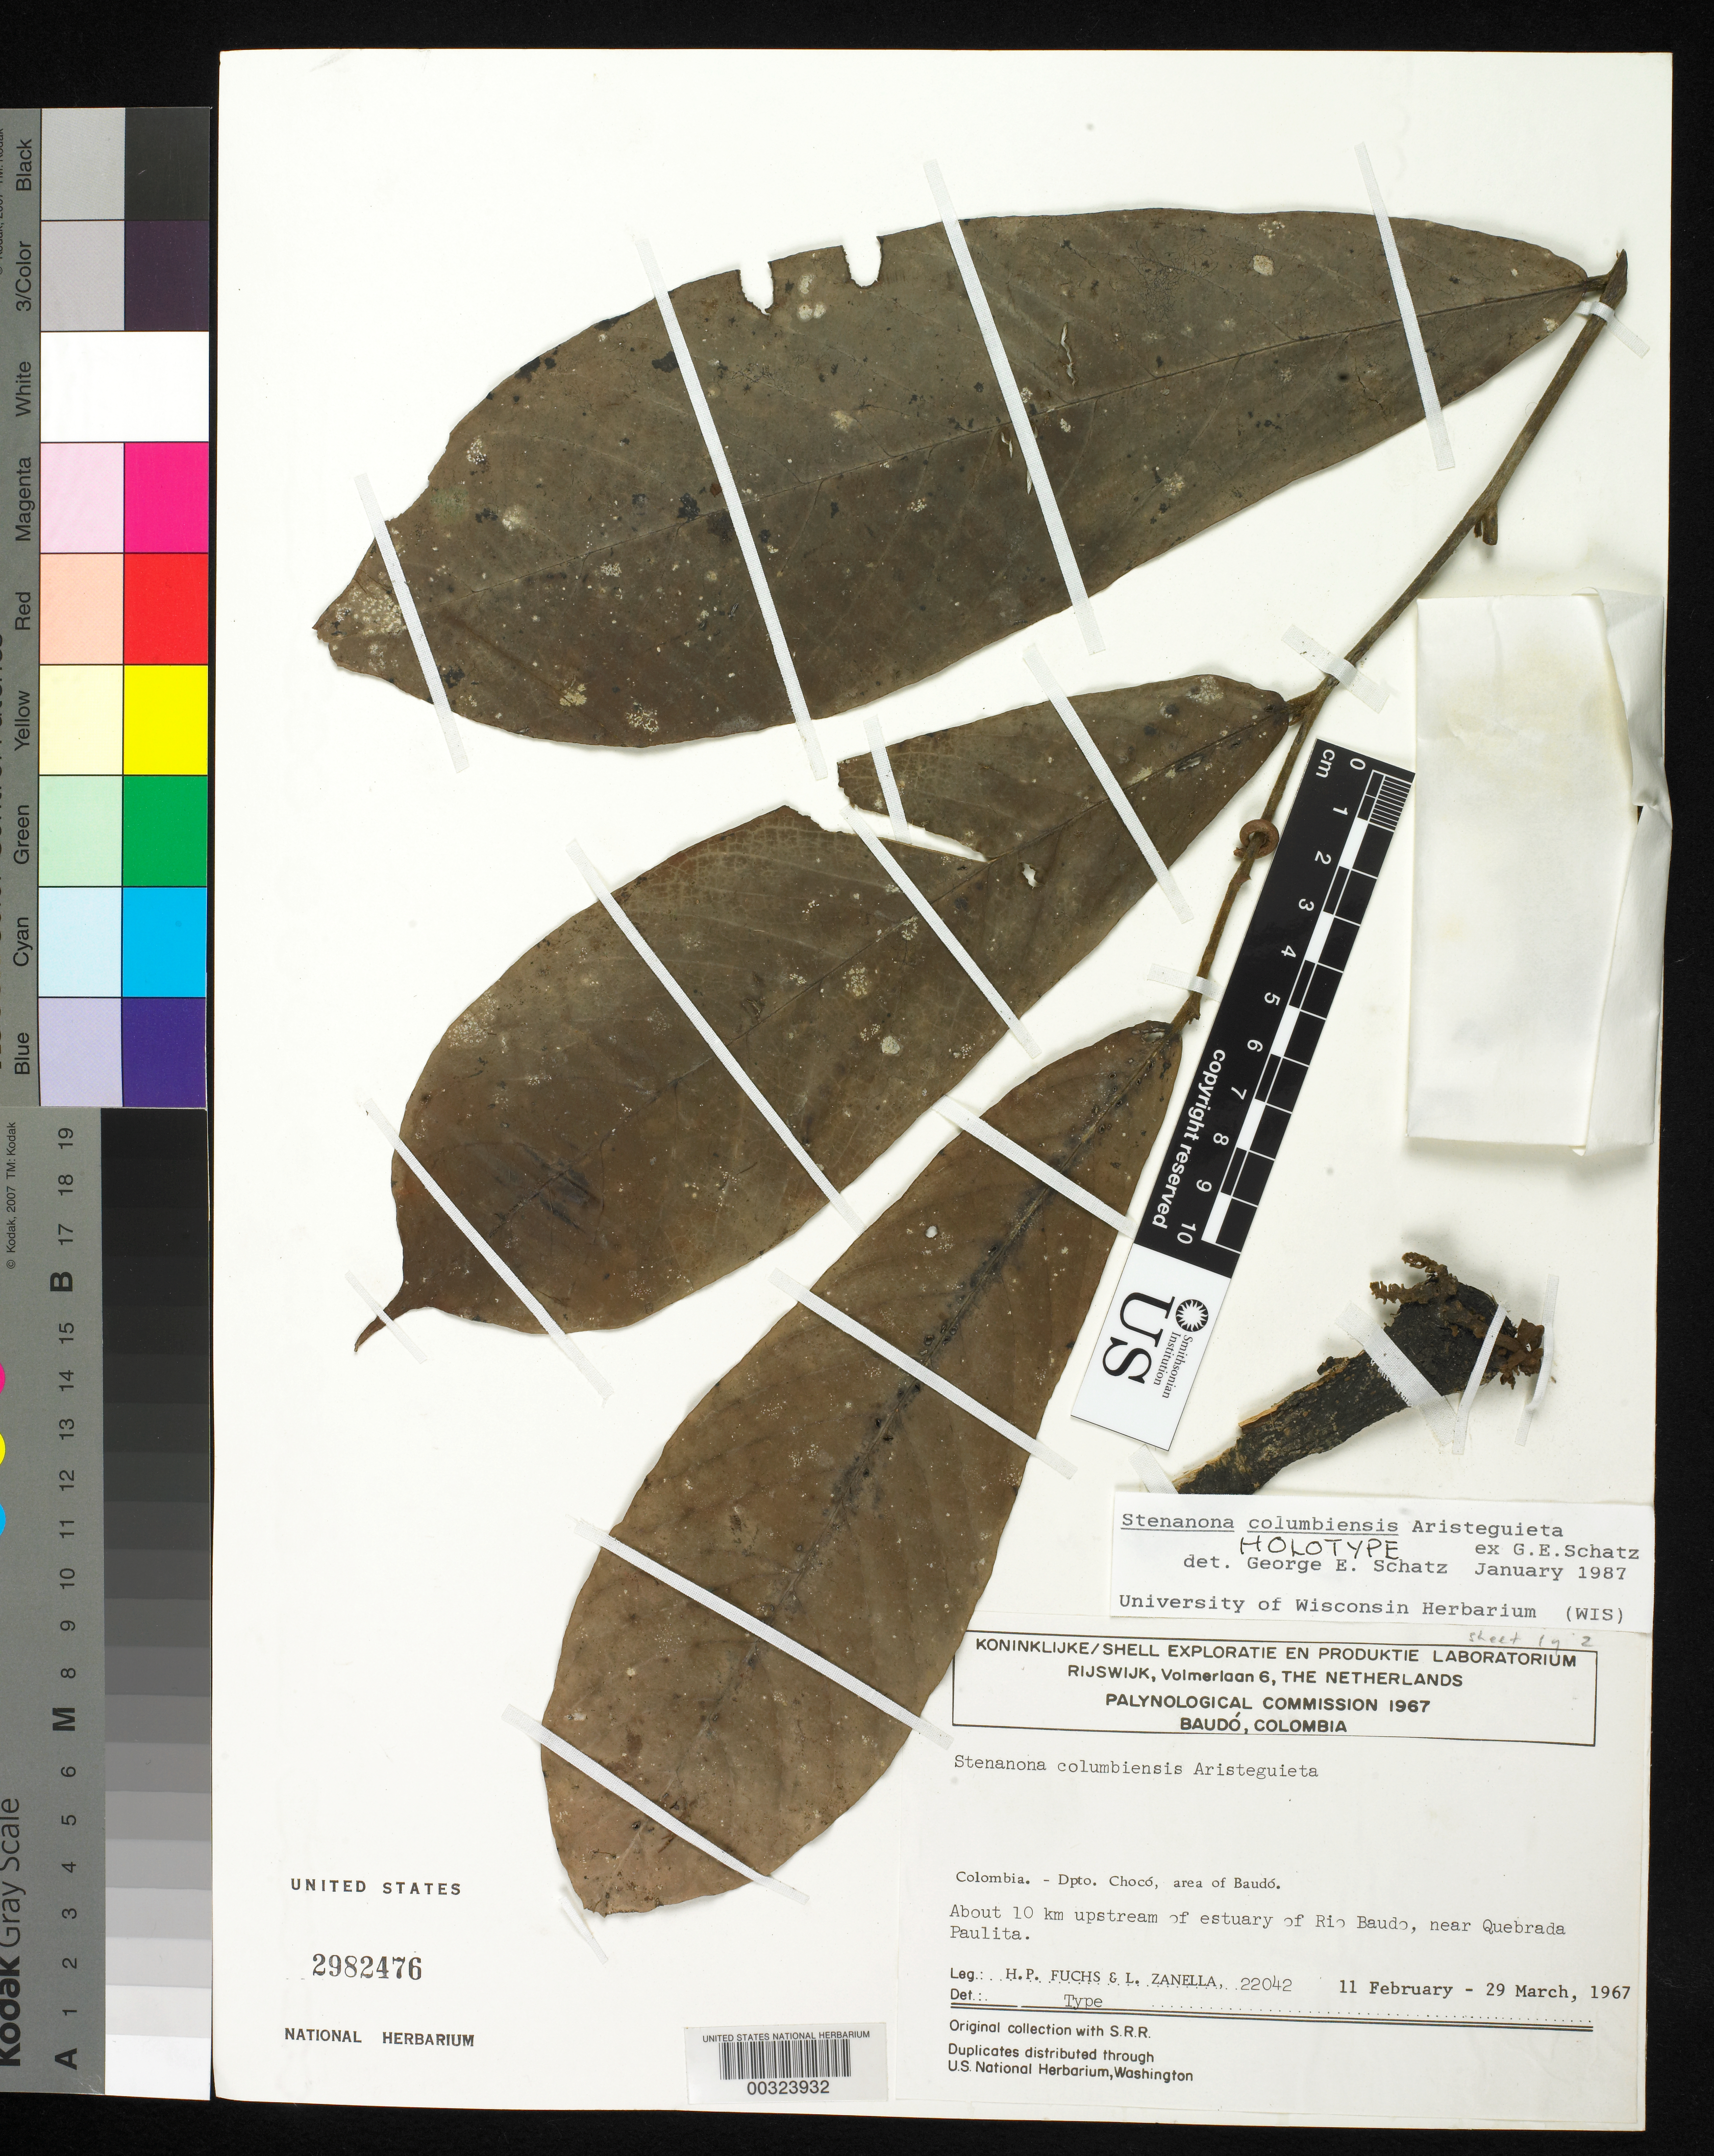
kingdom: Plantae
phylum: Tracheophyta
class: Magnoliopsida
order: Magnoliales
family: Annonaceae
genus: Stenanona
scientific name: Stenanona columbiensis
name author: Aristeg. ex G.E. Schatz & Maas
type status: Holotype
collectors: H. P. Fuchs & L. Zanella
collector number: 22042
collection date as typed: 11 Feb 1967 to 29 Mar 1967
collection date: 1967-02-11/1967-03-29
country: Colombia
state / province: Chocó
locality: Dpto. Chocó, area of Baudó. About 10 km upstream of estuary of Rio Baudo, near Quebrada Paulita.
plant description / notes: USNH 2982475 annotated by G.E. Schatz (1987) as "isotype" but protologue cites holotype on 2 sheets.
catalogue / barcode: US 2982476